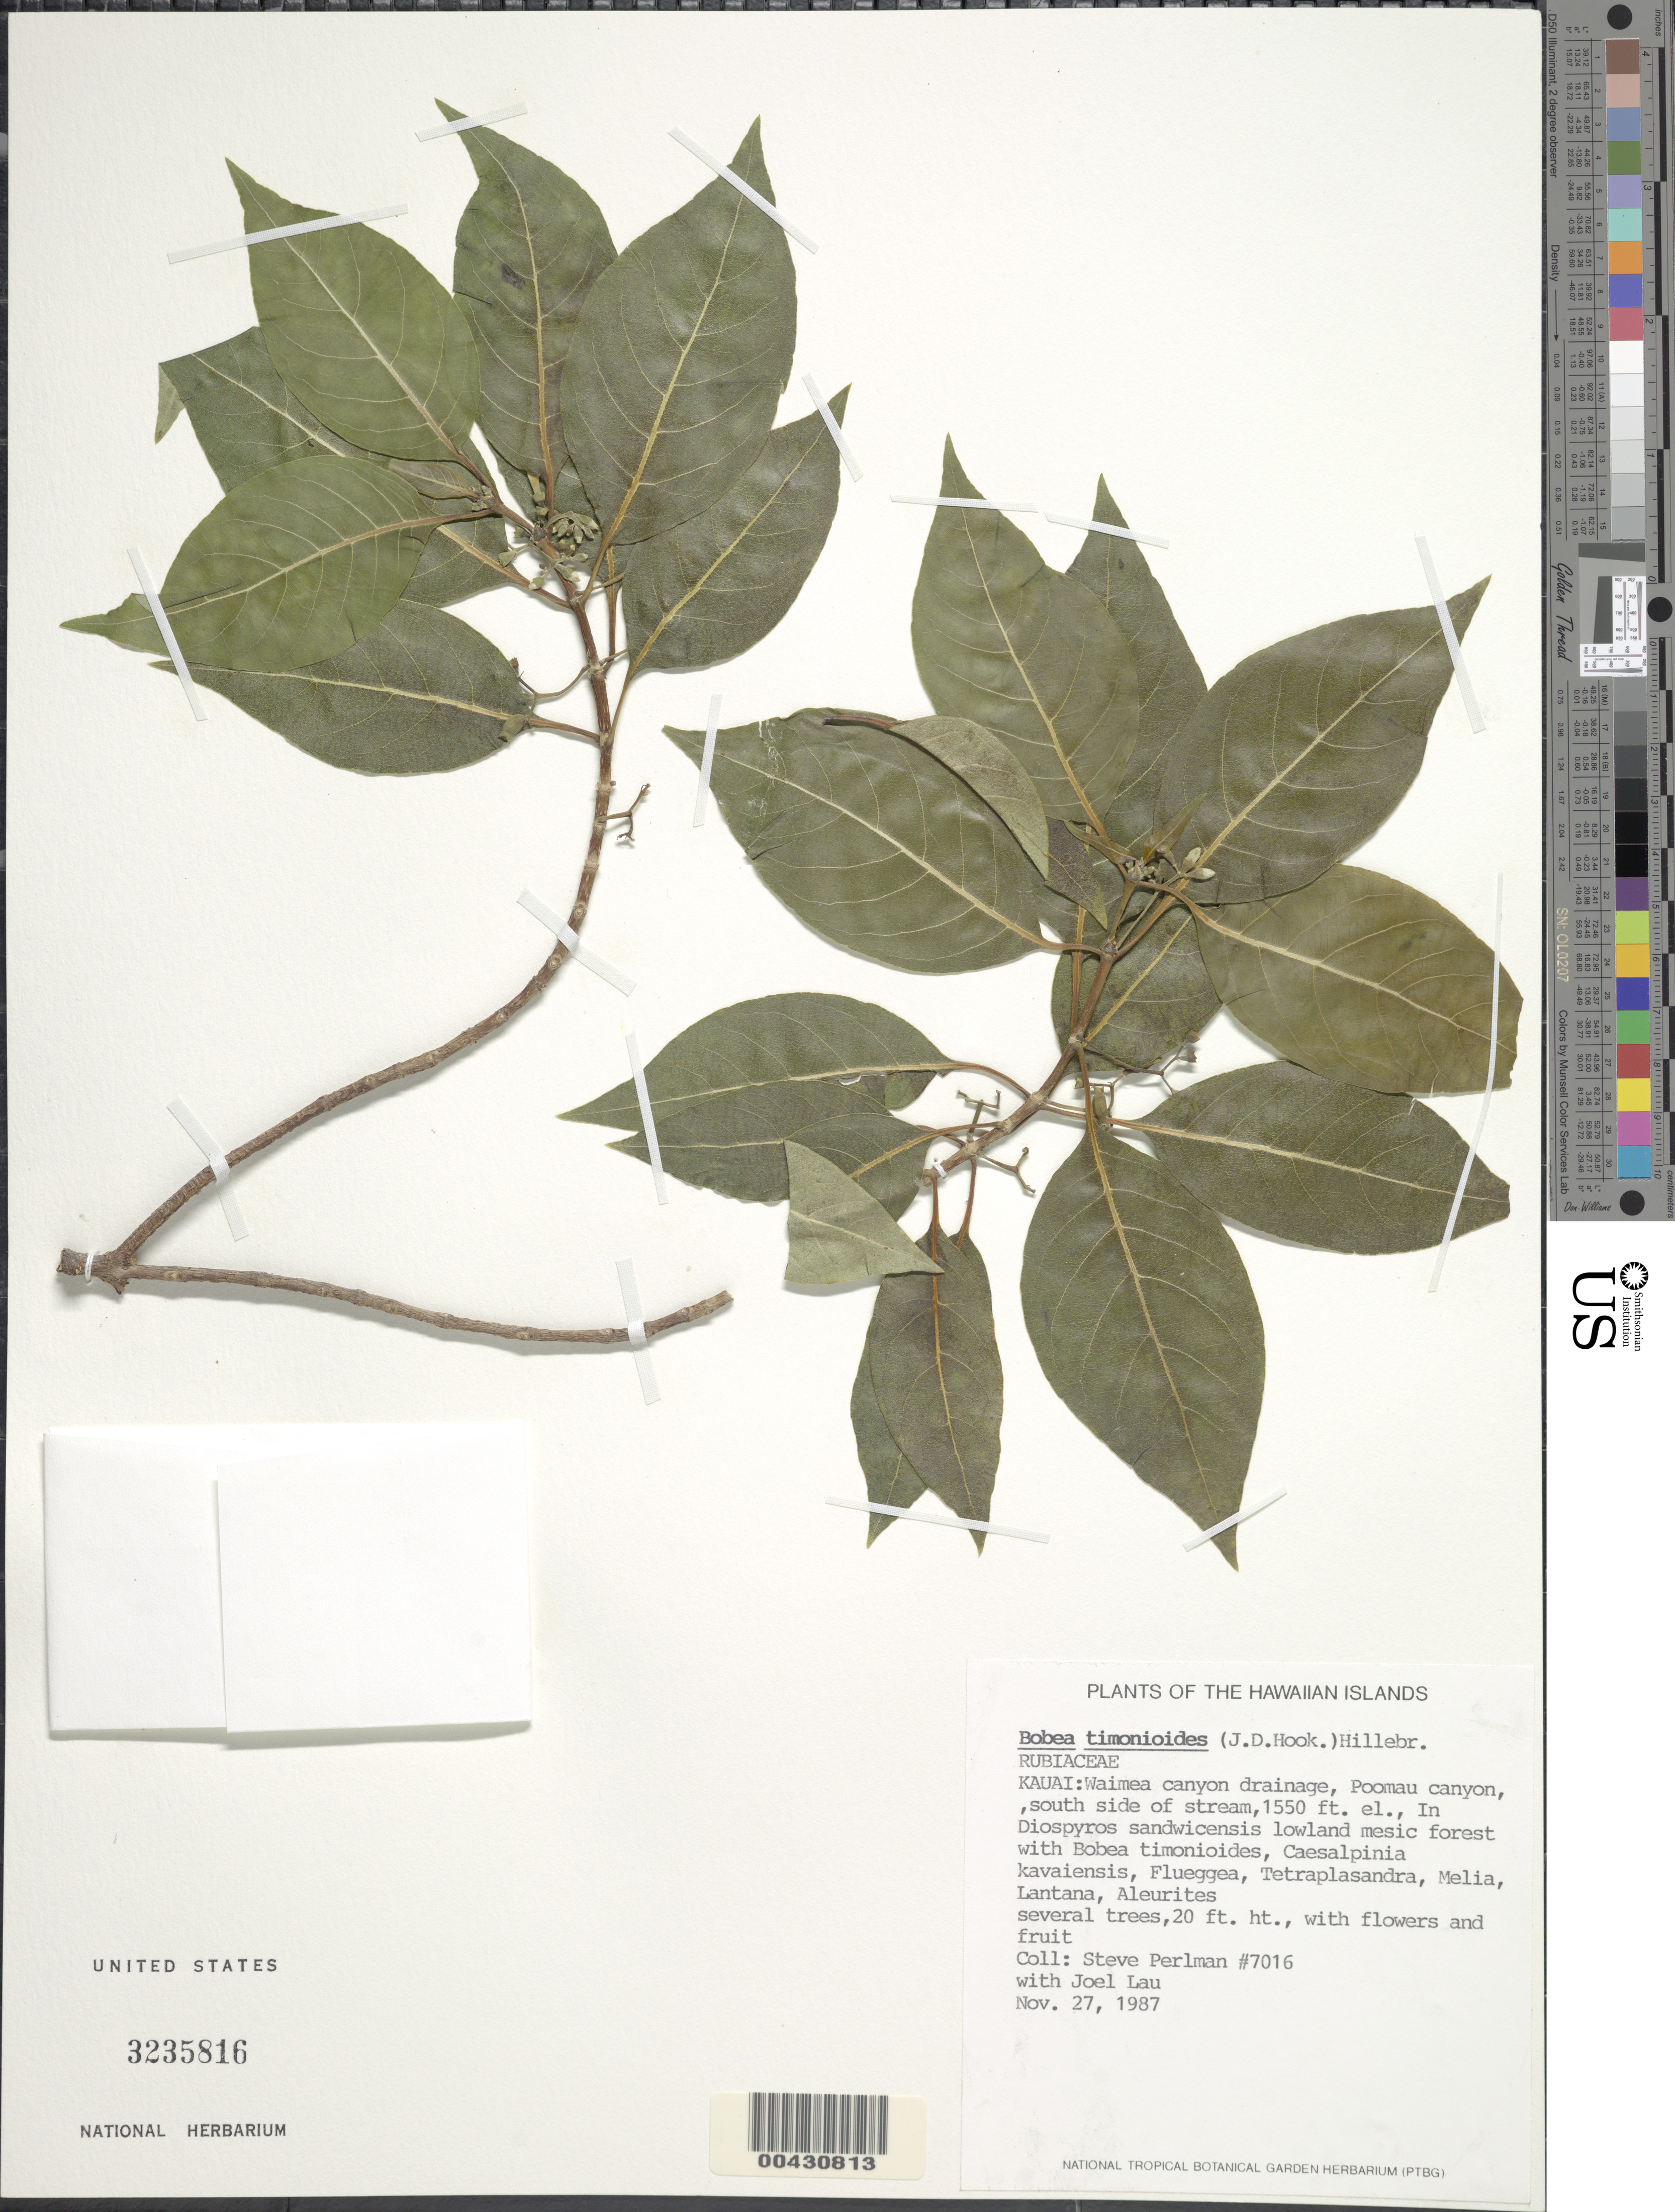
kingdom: Plantae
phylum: Tracheophyta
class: Magnoliopsida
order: Gentianales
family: Rubiaceae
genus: Bobea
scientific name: Bobea timonioides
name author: (Hook. f.) Hillebr.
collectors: S. P. Perlman & J. Lau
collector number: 7016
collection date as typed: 27 Nov 1987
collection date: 1987-11-27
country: United States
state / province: Hawaii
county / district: Kauai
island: Kaua'i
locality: Waimea Canyon drainage, Poomau Canyon, south side of stream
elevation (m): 472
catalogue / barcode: US 3235816